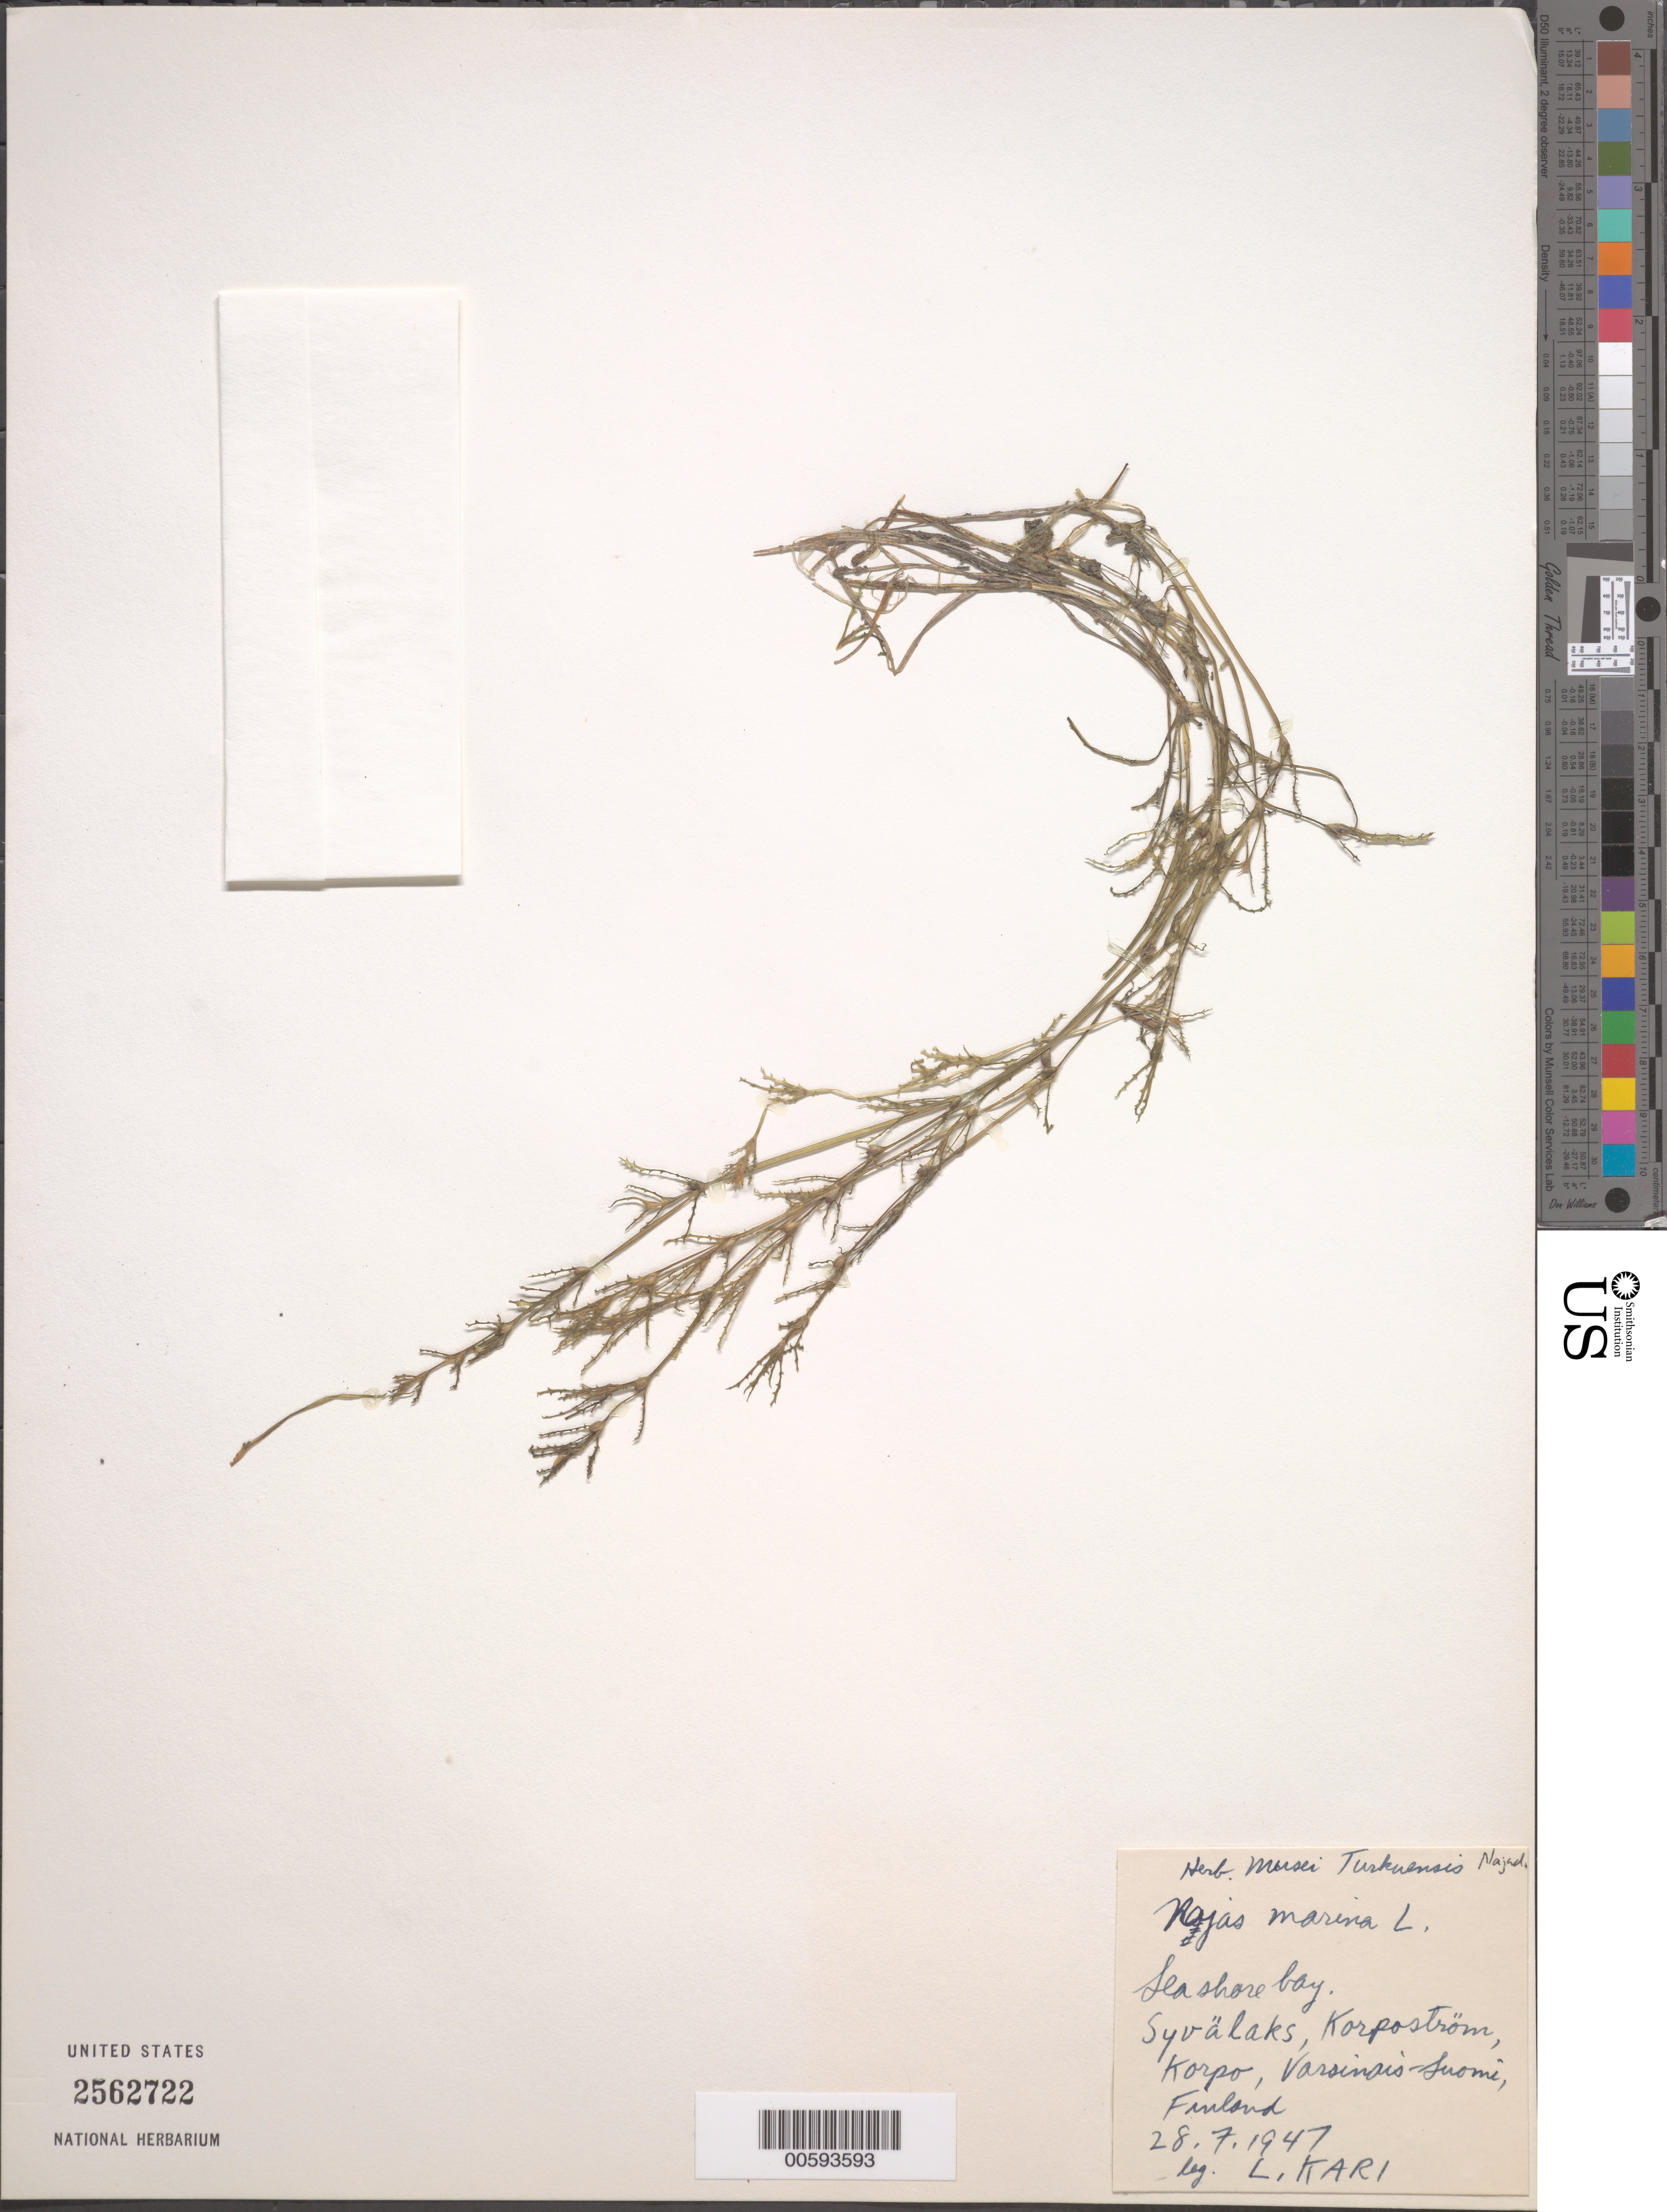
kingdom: Plantae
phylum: Tracheophyta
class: Liliopsida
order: Alismatales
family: Hydrocharitaceae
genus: Najas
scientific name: Najas marina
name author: L.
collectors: L. Kari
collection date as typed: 28 Jul 1947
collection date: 1947-07-28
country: Finland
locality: Syvälaks, Korpoström, Korpo, Varsinais-Suomi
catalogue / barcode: US 2562722